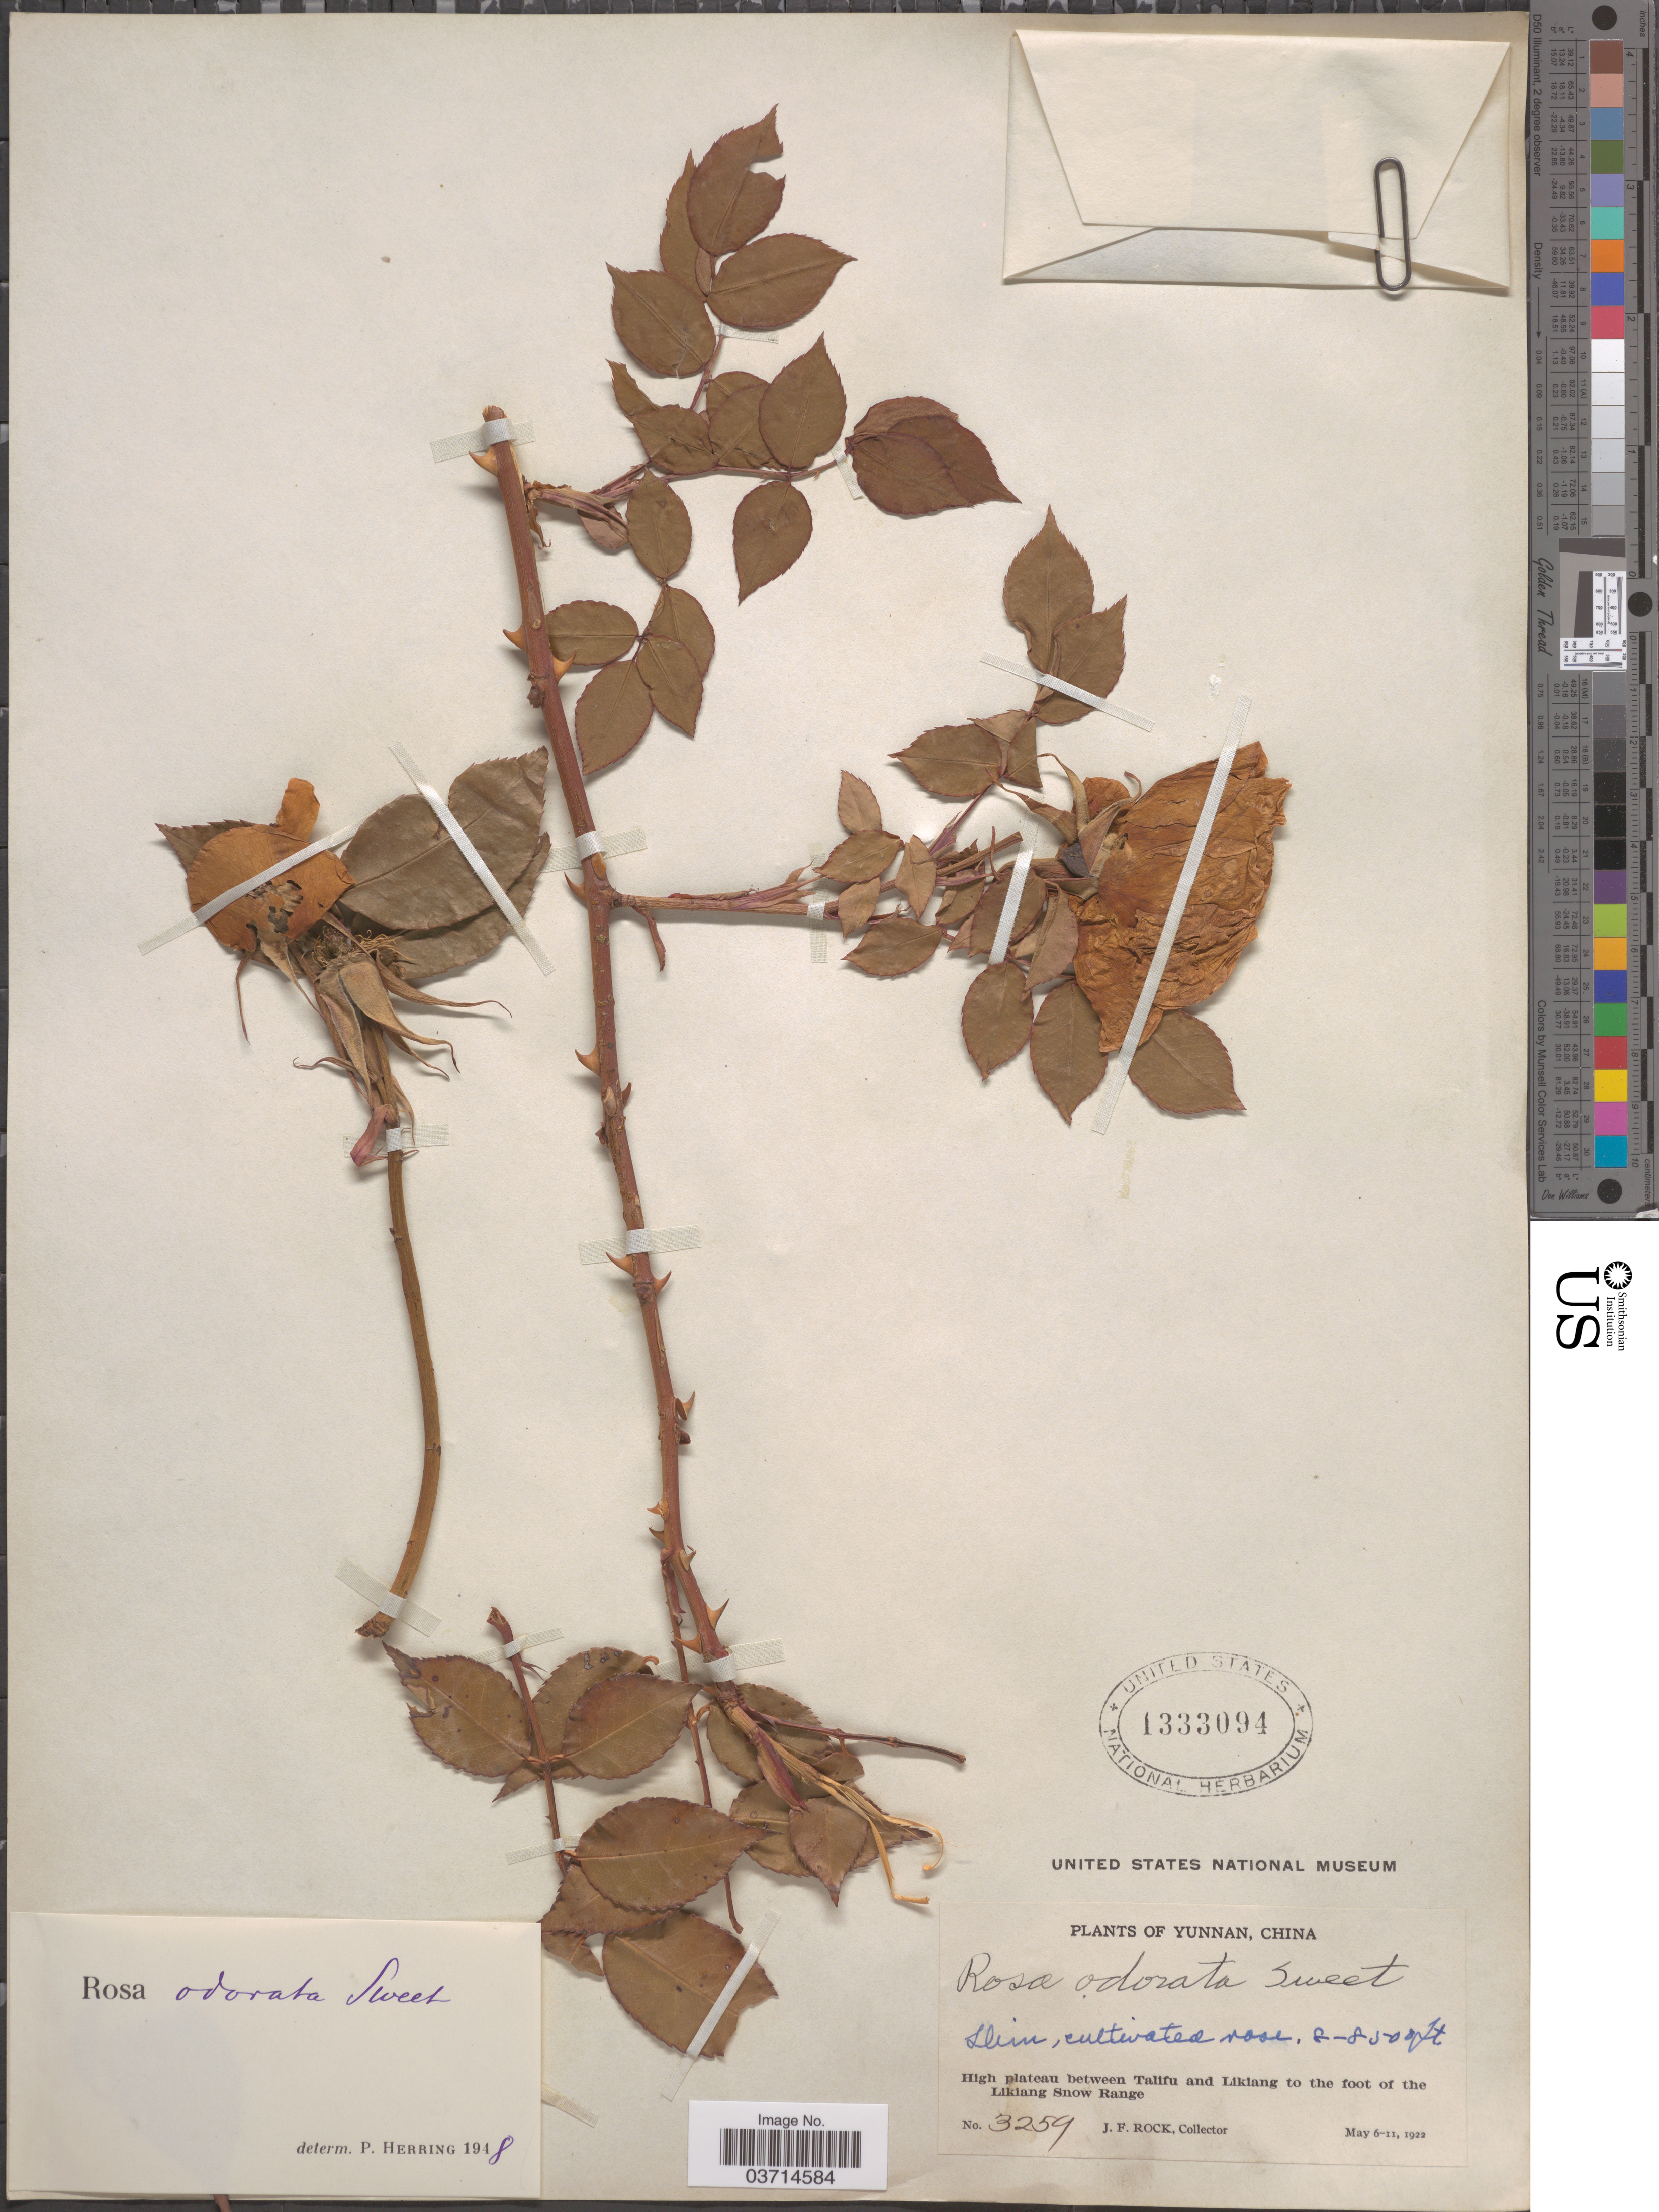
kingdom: Plantae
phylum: Tracheophyta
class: Magnoliopsida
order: Rosales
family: Rosaceae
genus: Rosa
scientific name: Rosa x odorata var. gigantea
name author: (Collett ex Crép.) Rehder & E.H. Wilson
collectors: J. Rock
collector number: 3259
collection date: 1922-05-06/1922-05-11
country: China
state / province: Yunnan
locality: High plateau between Talifu and Likiang to the foot of the Likiang Snow Range.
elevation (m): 2438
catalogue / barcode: US 1333094